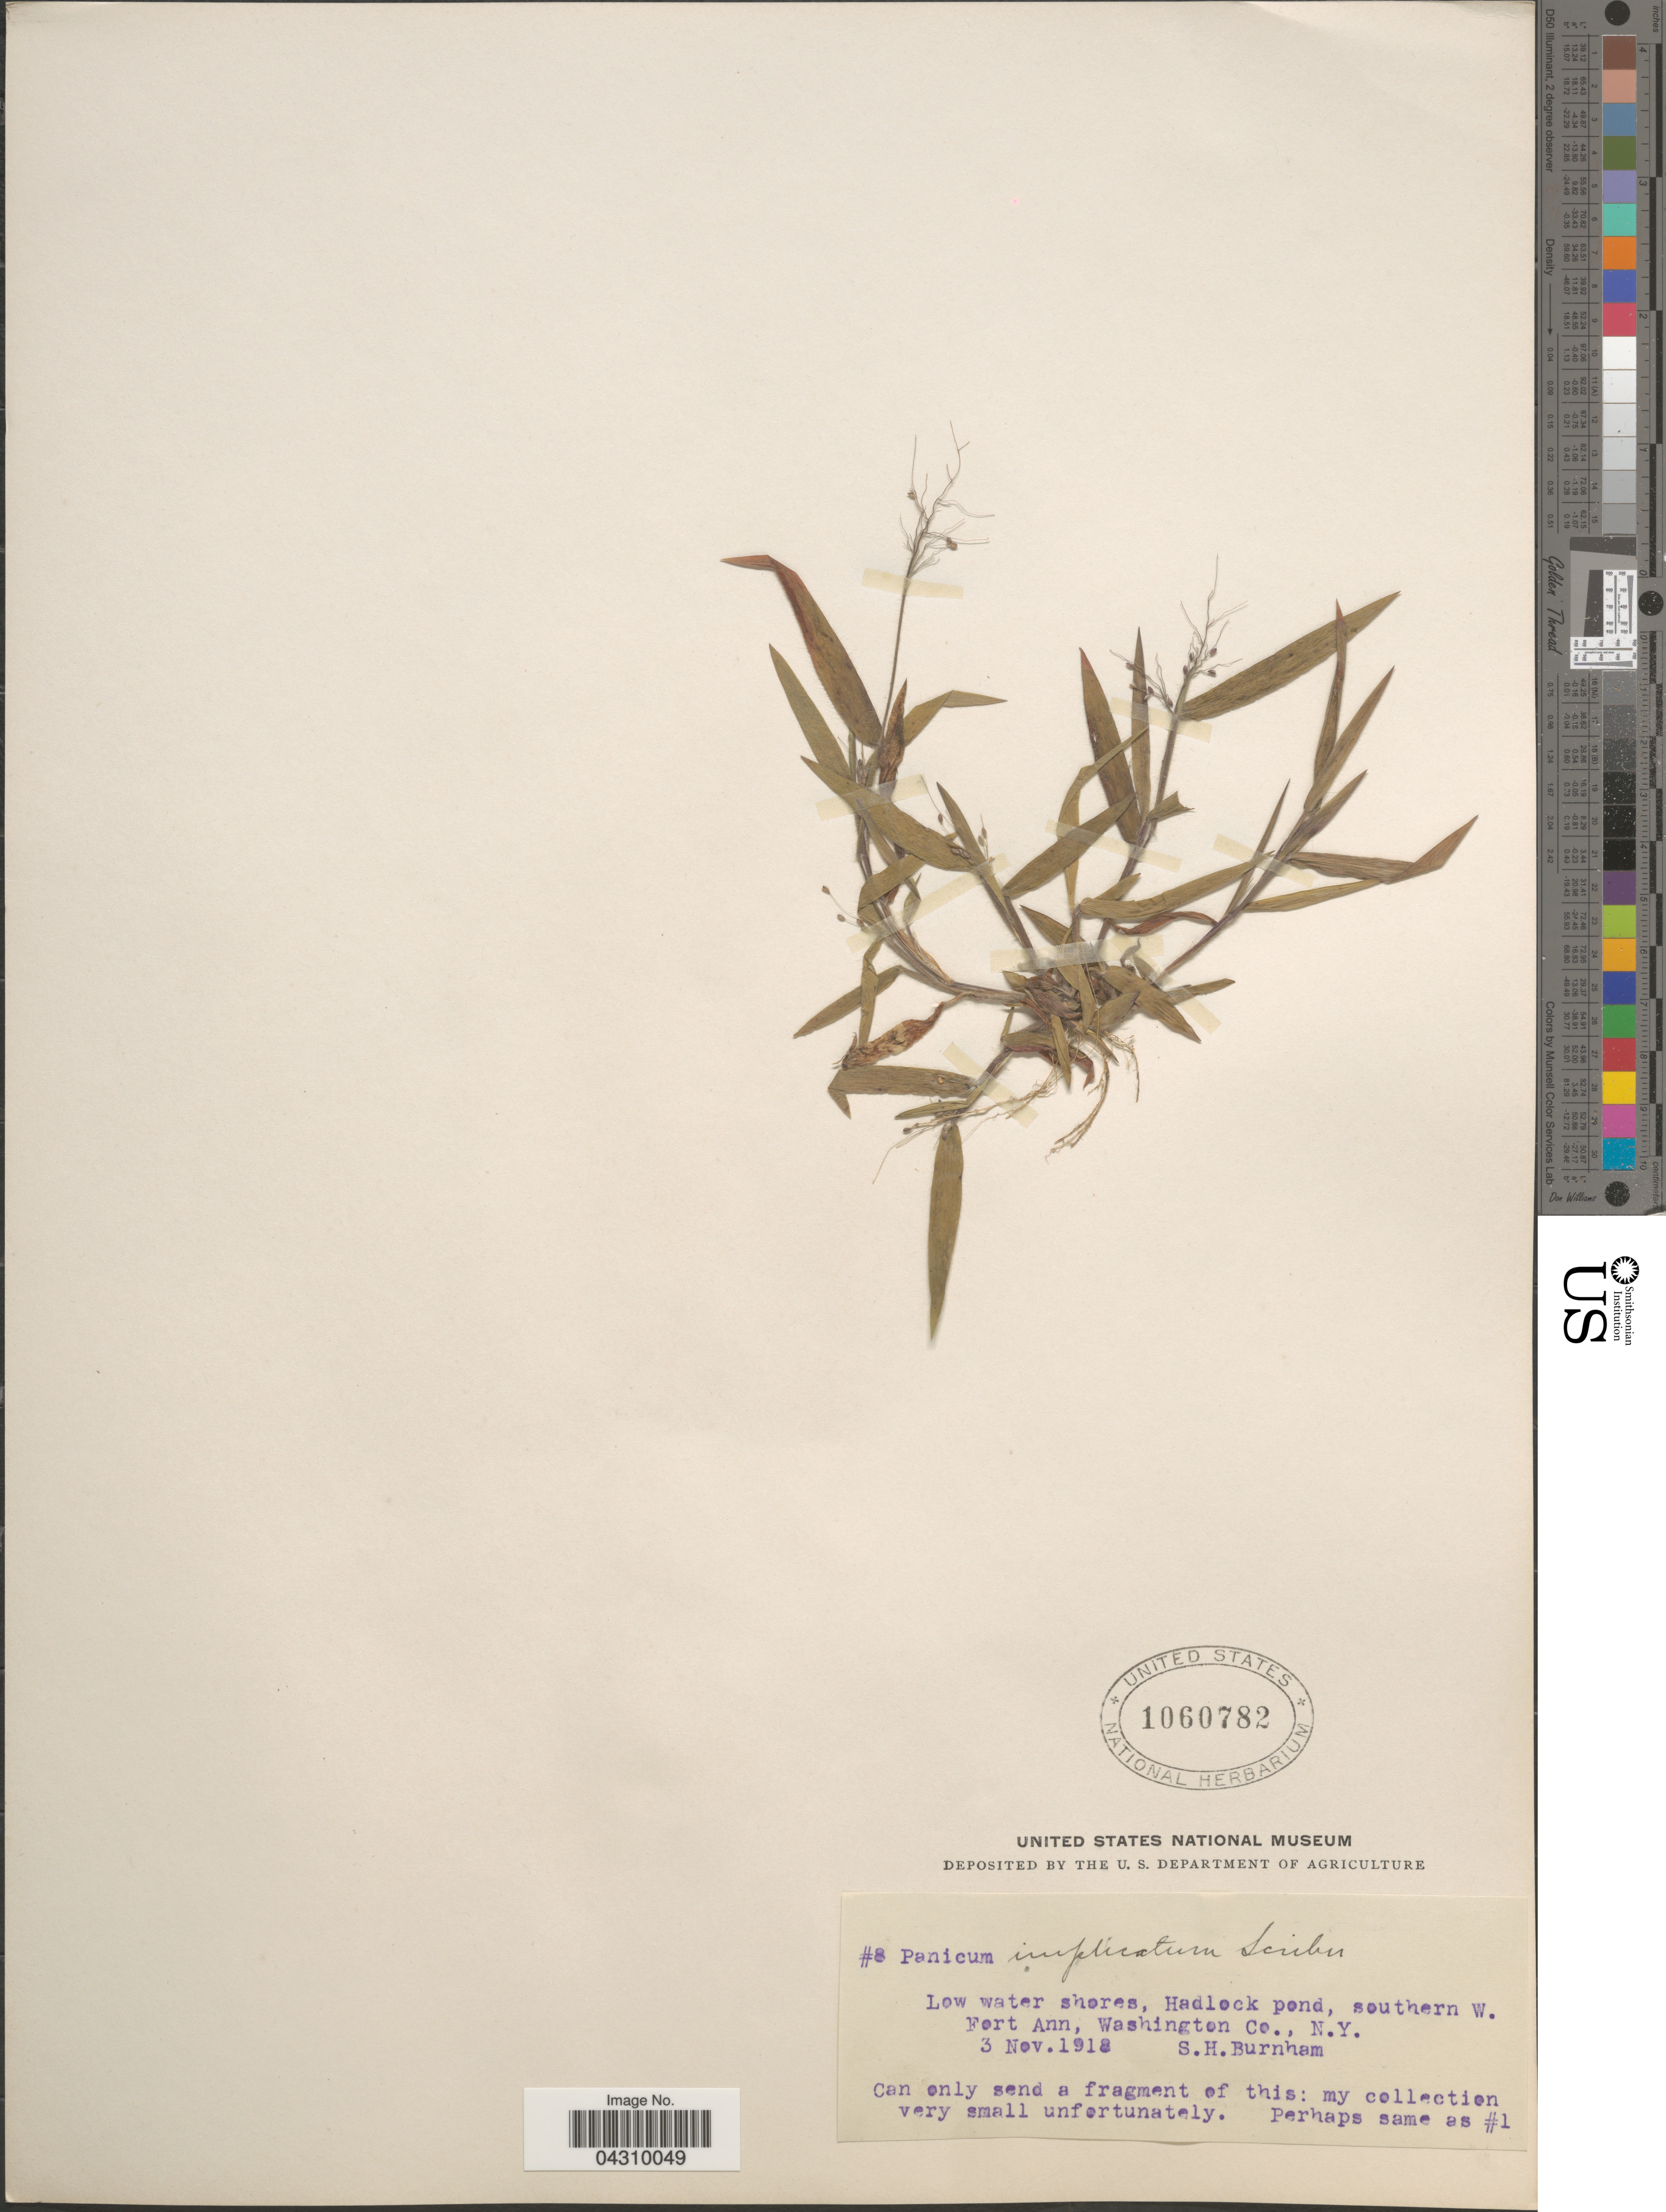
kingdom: Plantae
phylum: Tracheophyta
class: Liliopsida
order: Poales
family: Poaceae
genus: Dichanthelium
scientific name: Dichanthelium acuminatum var. acuminatum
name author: (Sw.) Gould & C.A. Clark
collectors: S. Burnham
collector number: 8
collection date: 1918-11-03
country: United States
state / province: New York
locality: Low water shores, Hadlock pond, southern W. Fort Ann, Washington Co.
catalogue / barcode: US 1060782